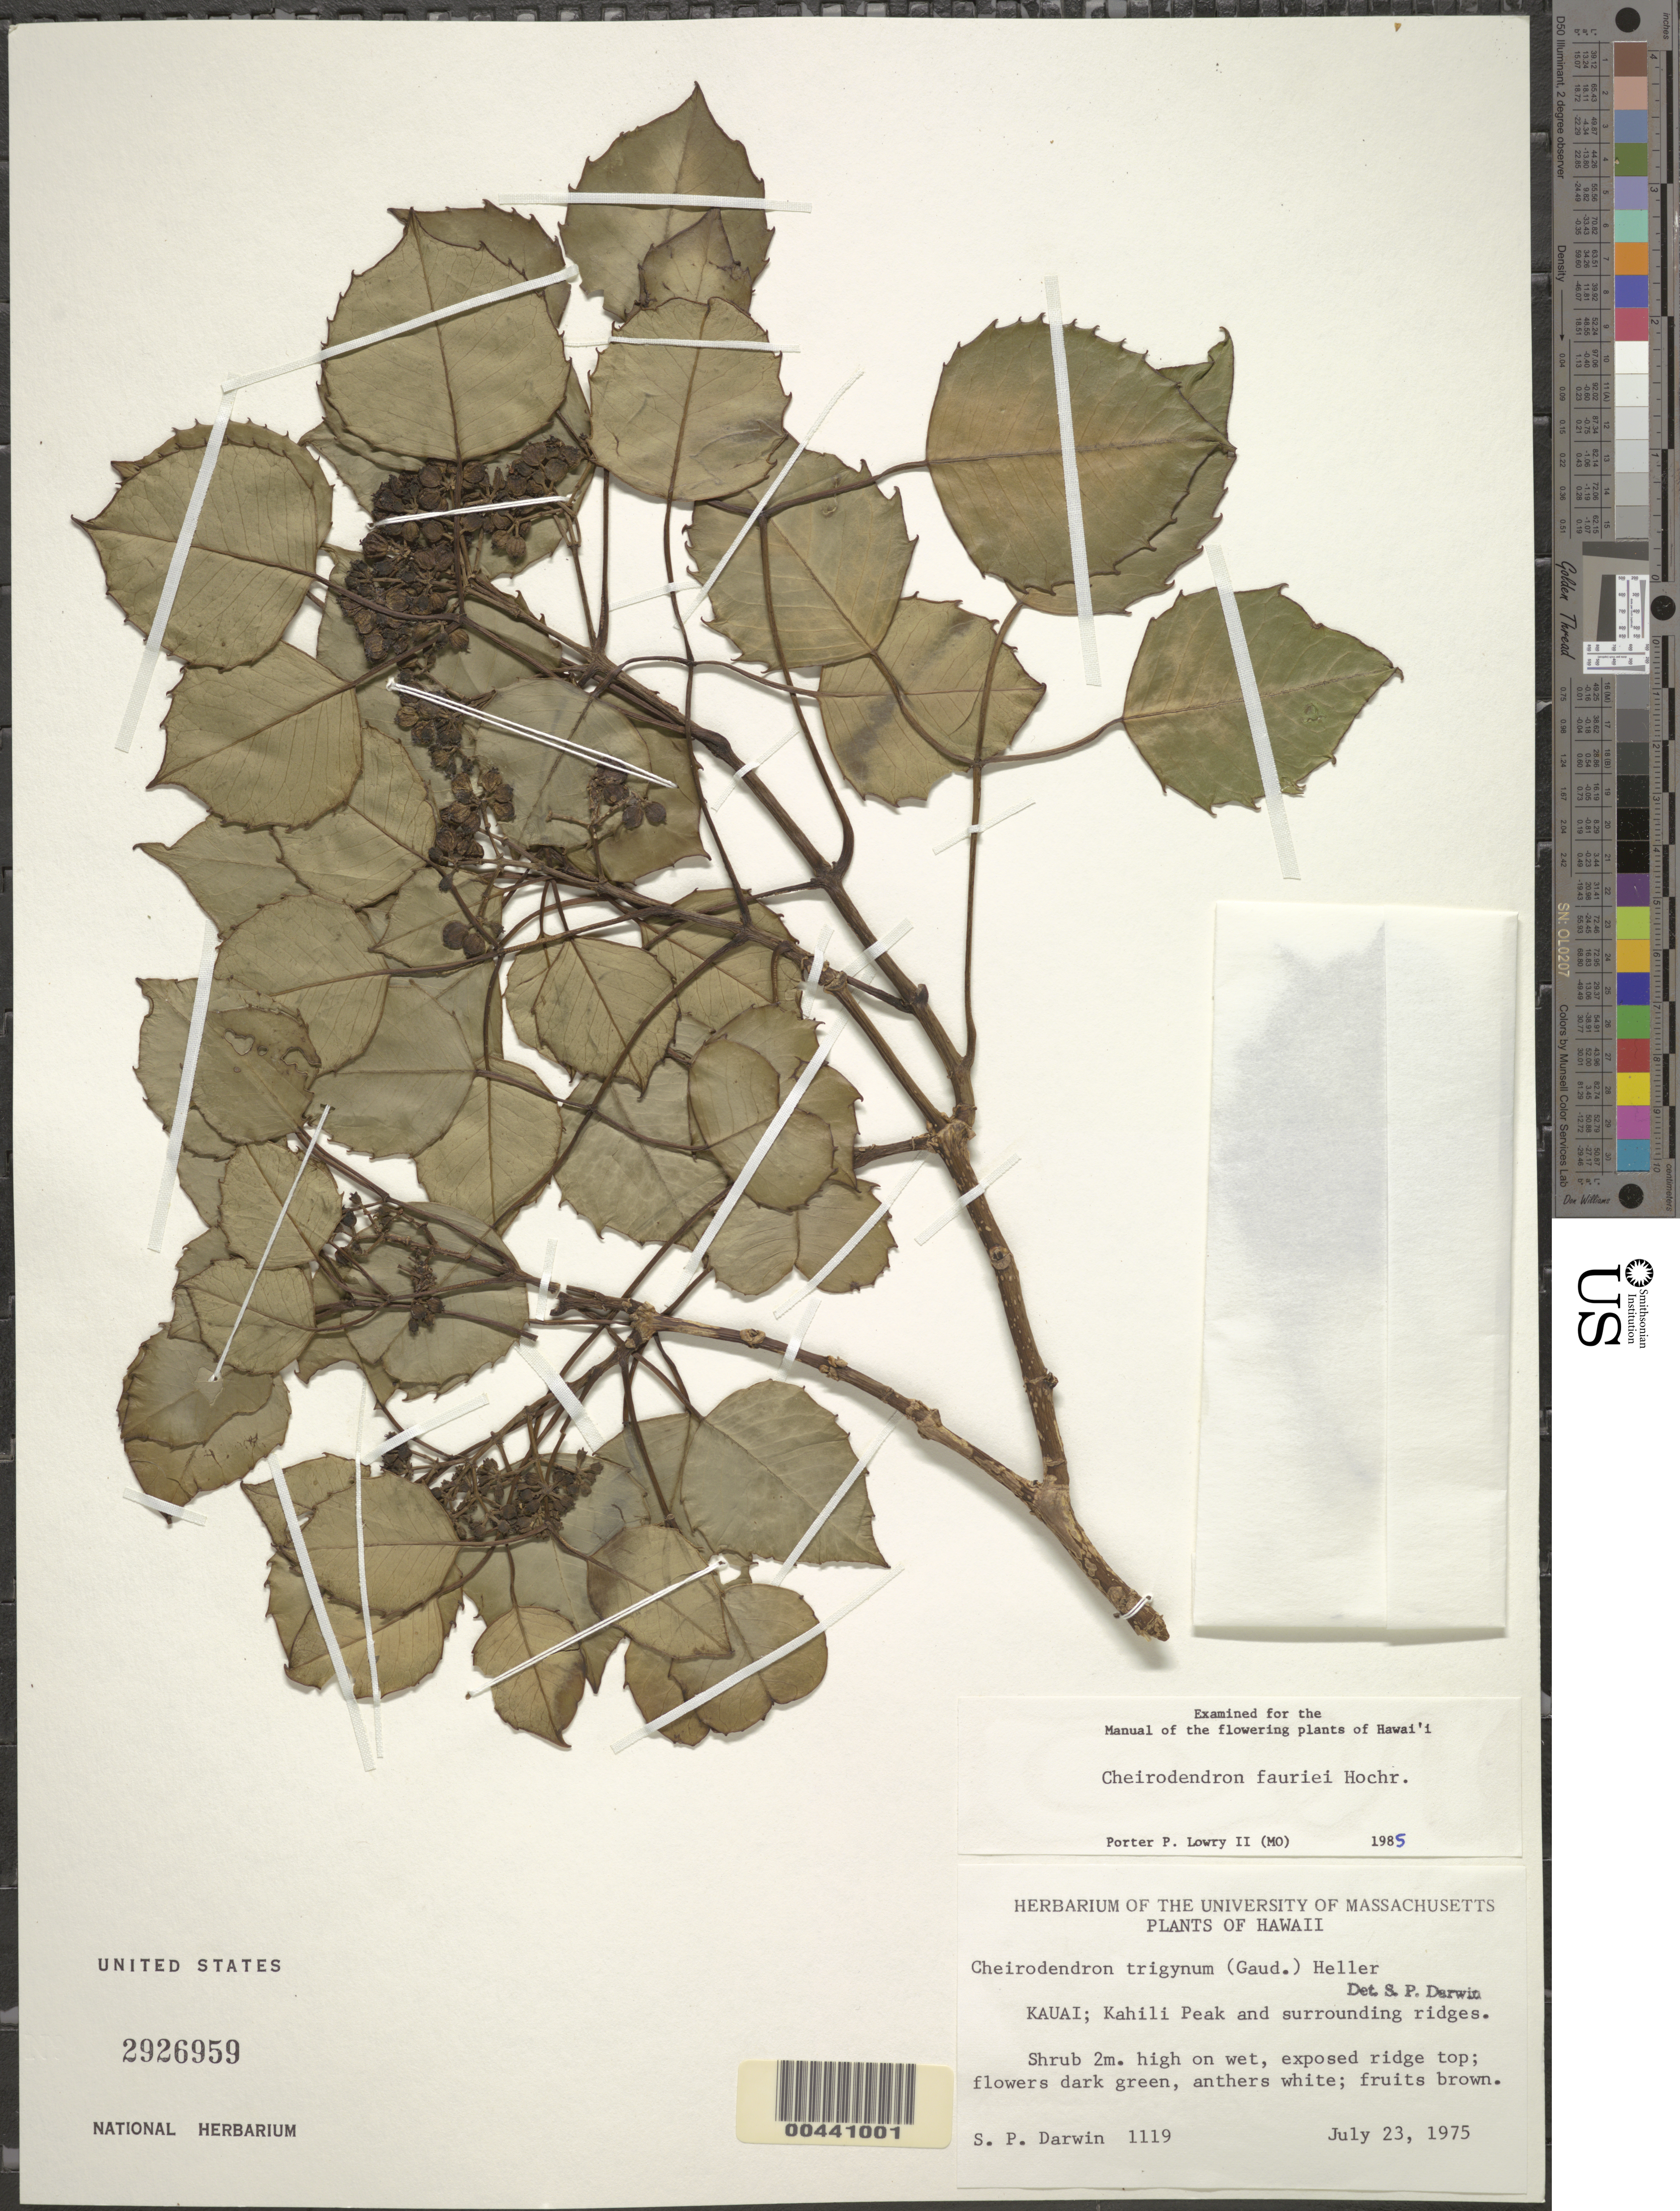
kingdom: Plantae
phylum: Tracheophyta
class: Magnoliopsida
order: Apiales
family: Araliaceae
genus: Cheirodendron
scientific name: Cheirodendron fauriei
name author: Hochr.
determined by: Lowry, P. P., (MO), Missouri Botanical Garden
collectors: S. P. Darwin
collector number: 1119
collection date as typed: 23 Jul 1975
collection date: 1975-07-23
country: United States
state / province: Hawaii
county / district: Kauai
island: Kaua'i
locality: Kahili Peak and surrounding ridges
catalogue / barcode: US 2926959